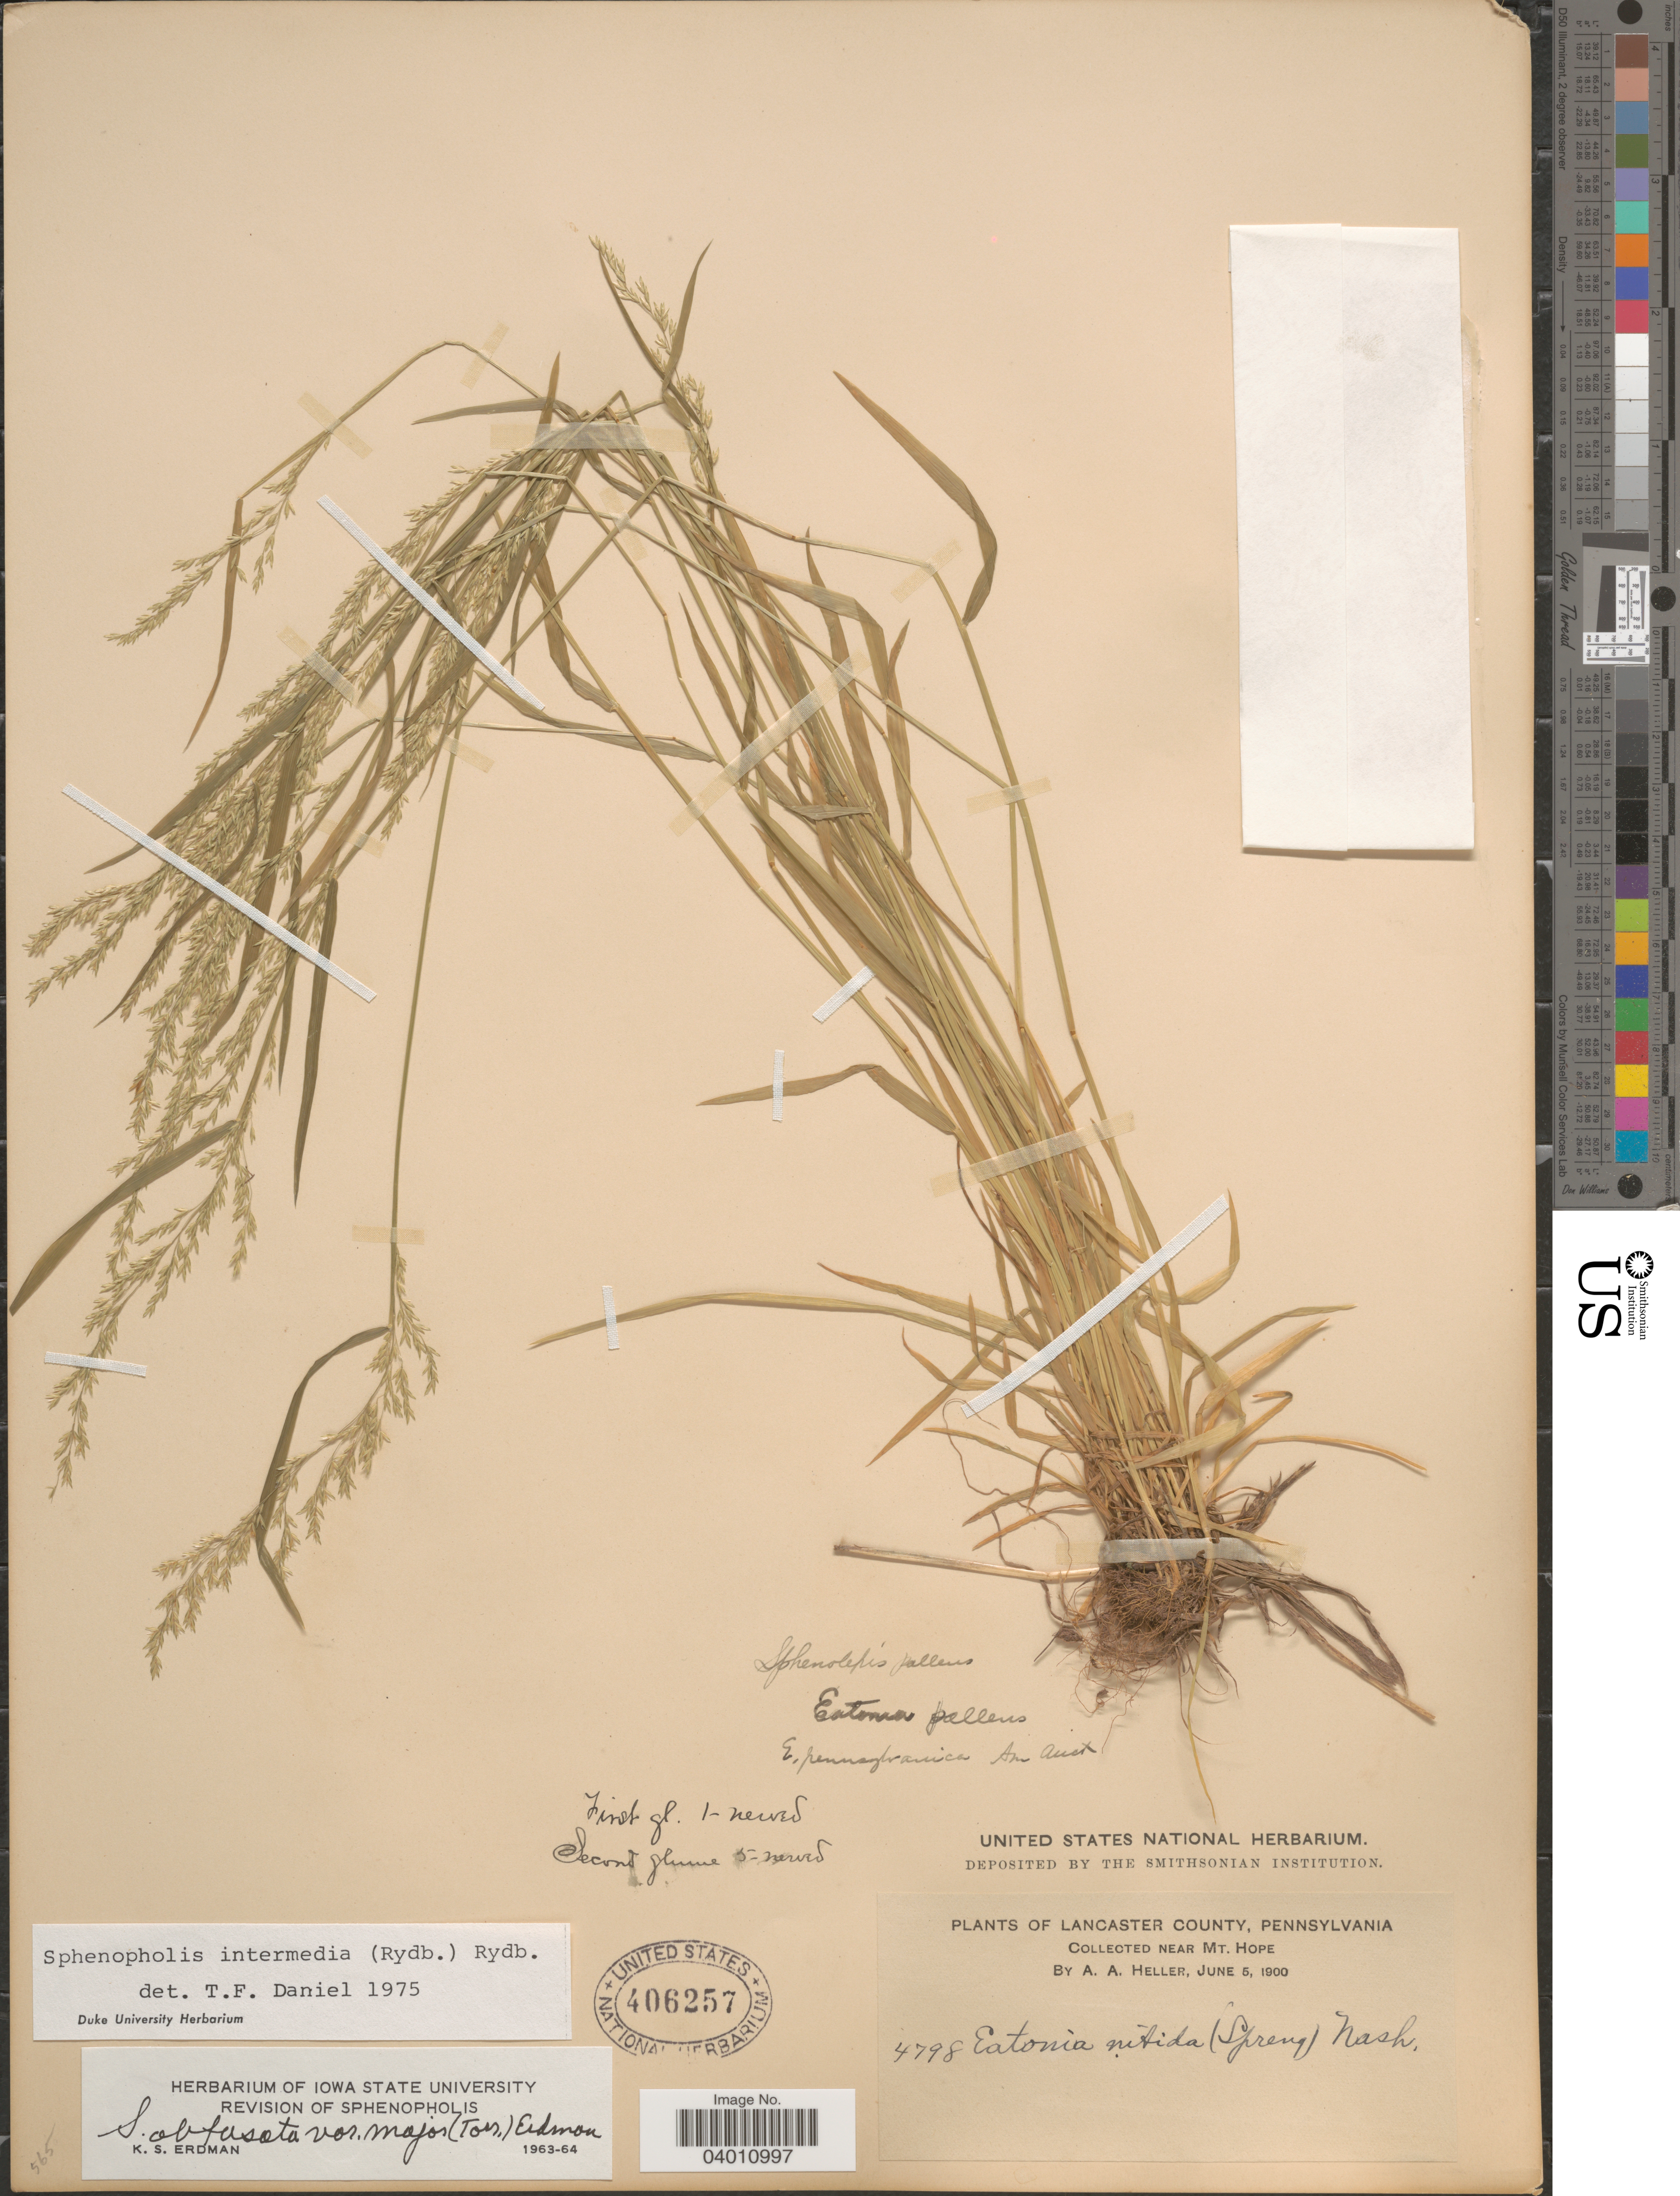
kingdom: Plantae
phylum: Tracheophyta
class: Liliopsida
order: Poales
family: Poaceae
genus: Sphenopholis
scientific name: Sphenopholis intermedia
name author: (Rydb.) Rydb.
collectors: A. A. Heller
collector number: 4798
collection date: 1900-06-05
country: United States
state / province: Pennsylvania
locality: Lancaster County. Near Mt. Hope.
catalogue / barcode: US 406257